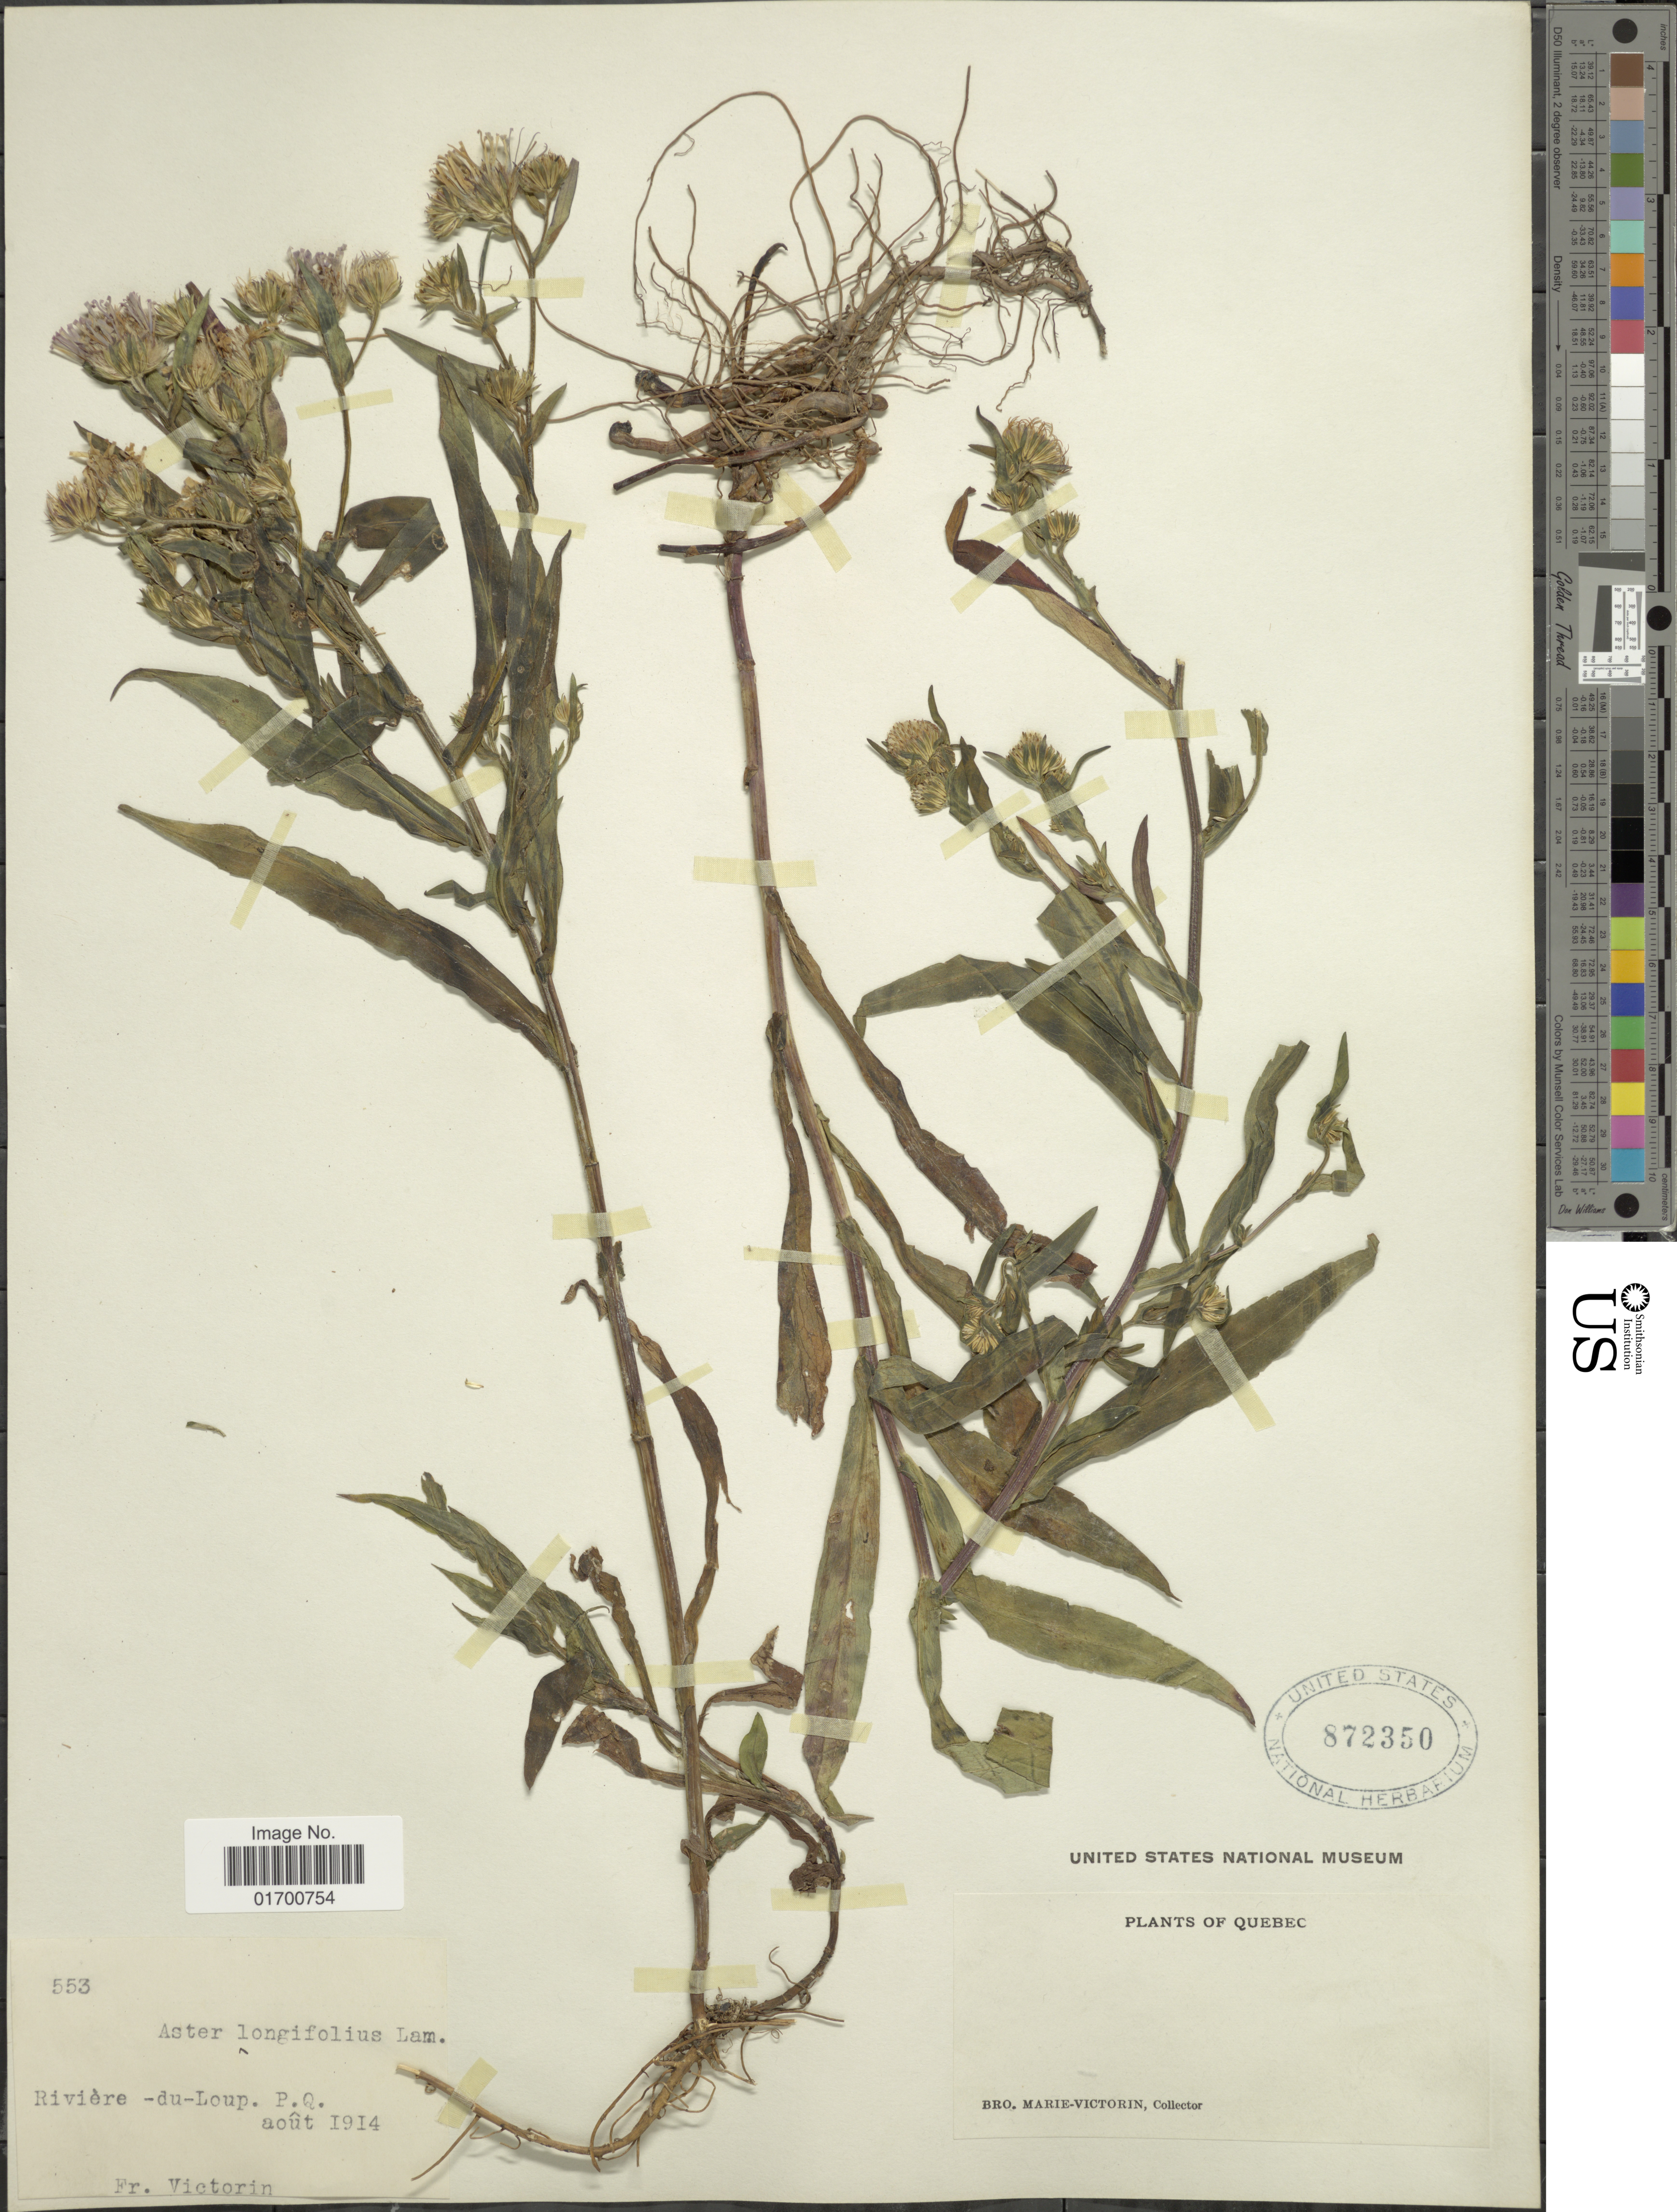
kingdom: Plantae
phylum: Tracheophyta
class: Magnoliopsida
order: Asterales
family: Asteraceae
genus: Symphyotrichum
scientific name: Symphyotrichum longifolium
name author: (Lam.) G.L. Nesom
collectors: Fr. Marie-Victorin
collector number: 553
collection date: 1914-08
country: Canada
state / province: Quebec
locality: Riviere - du - Loup. P.Q.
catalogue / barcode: US 872350